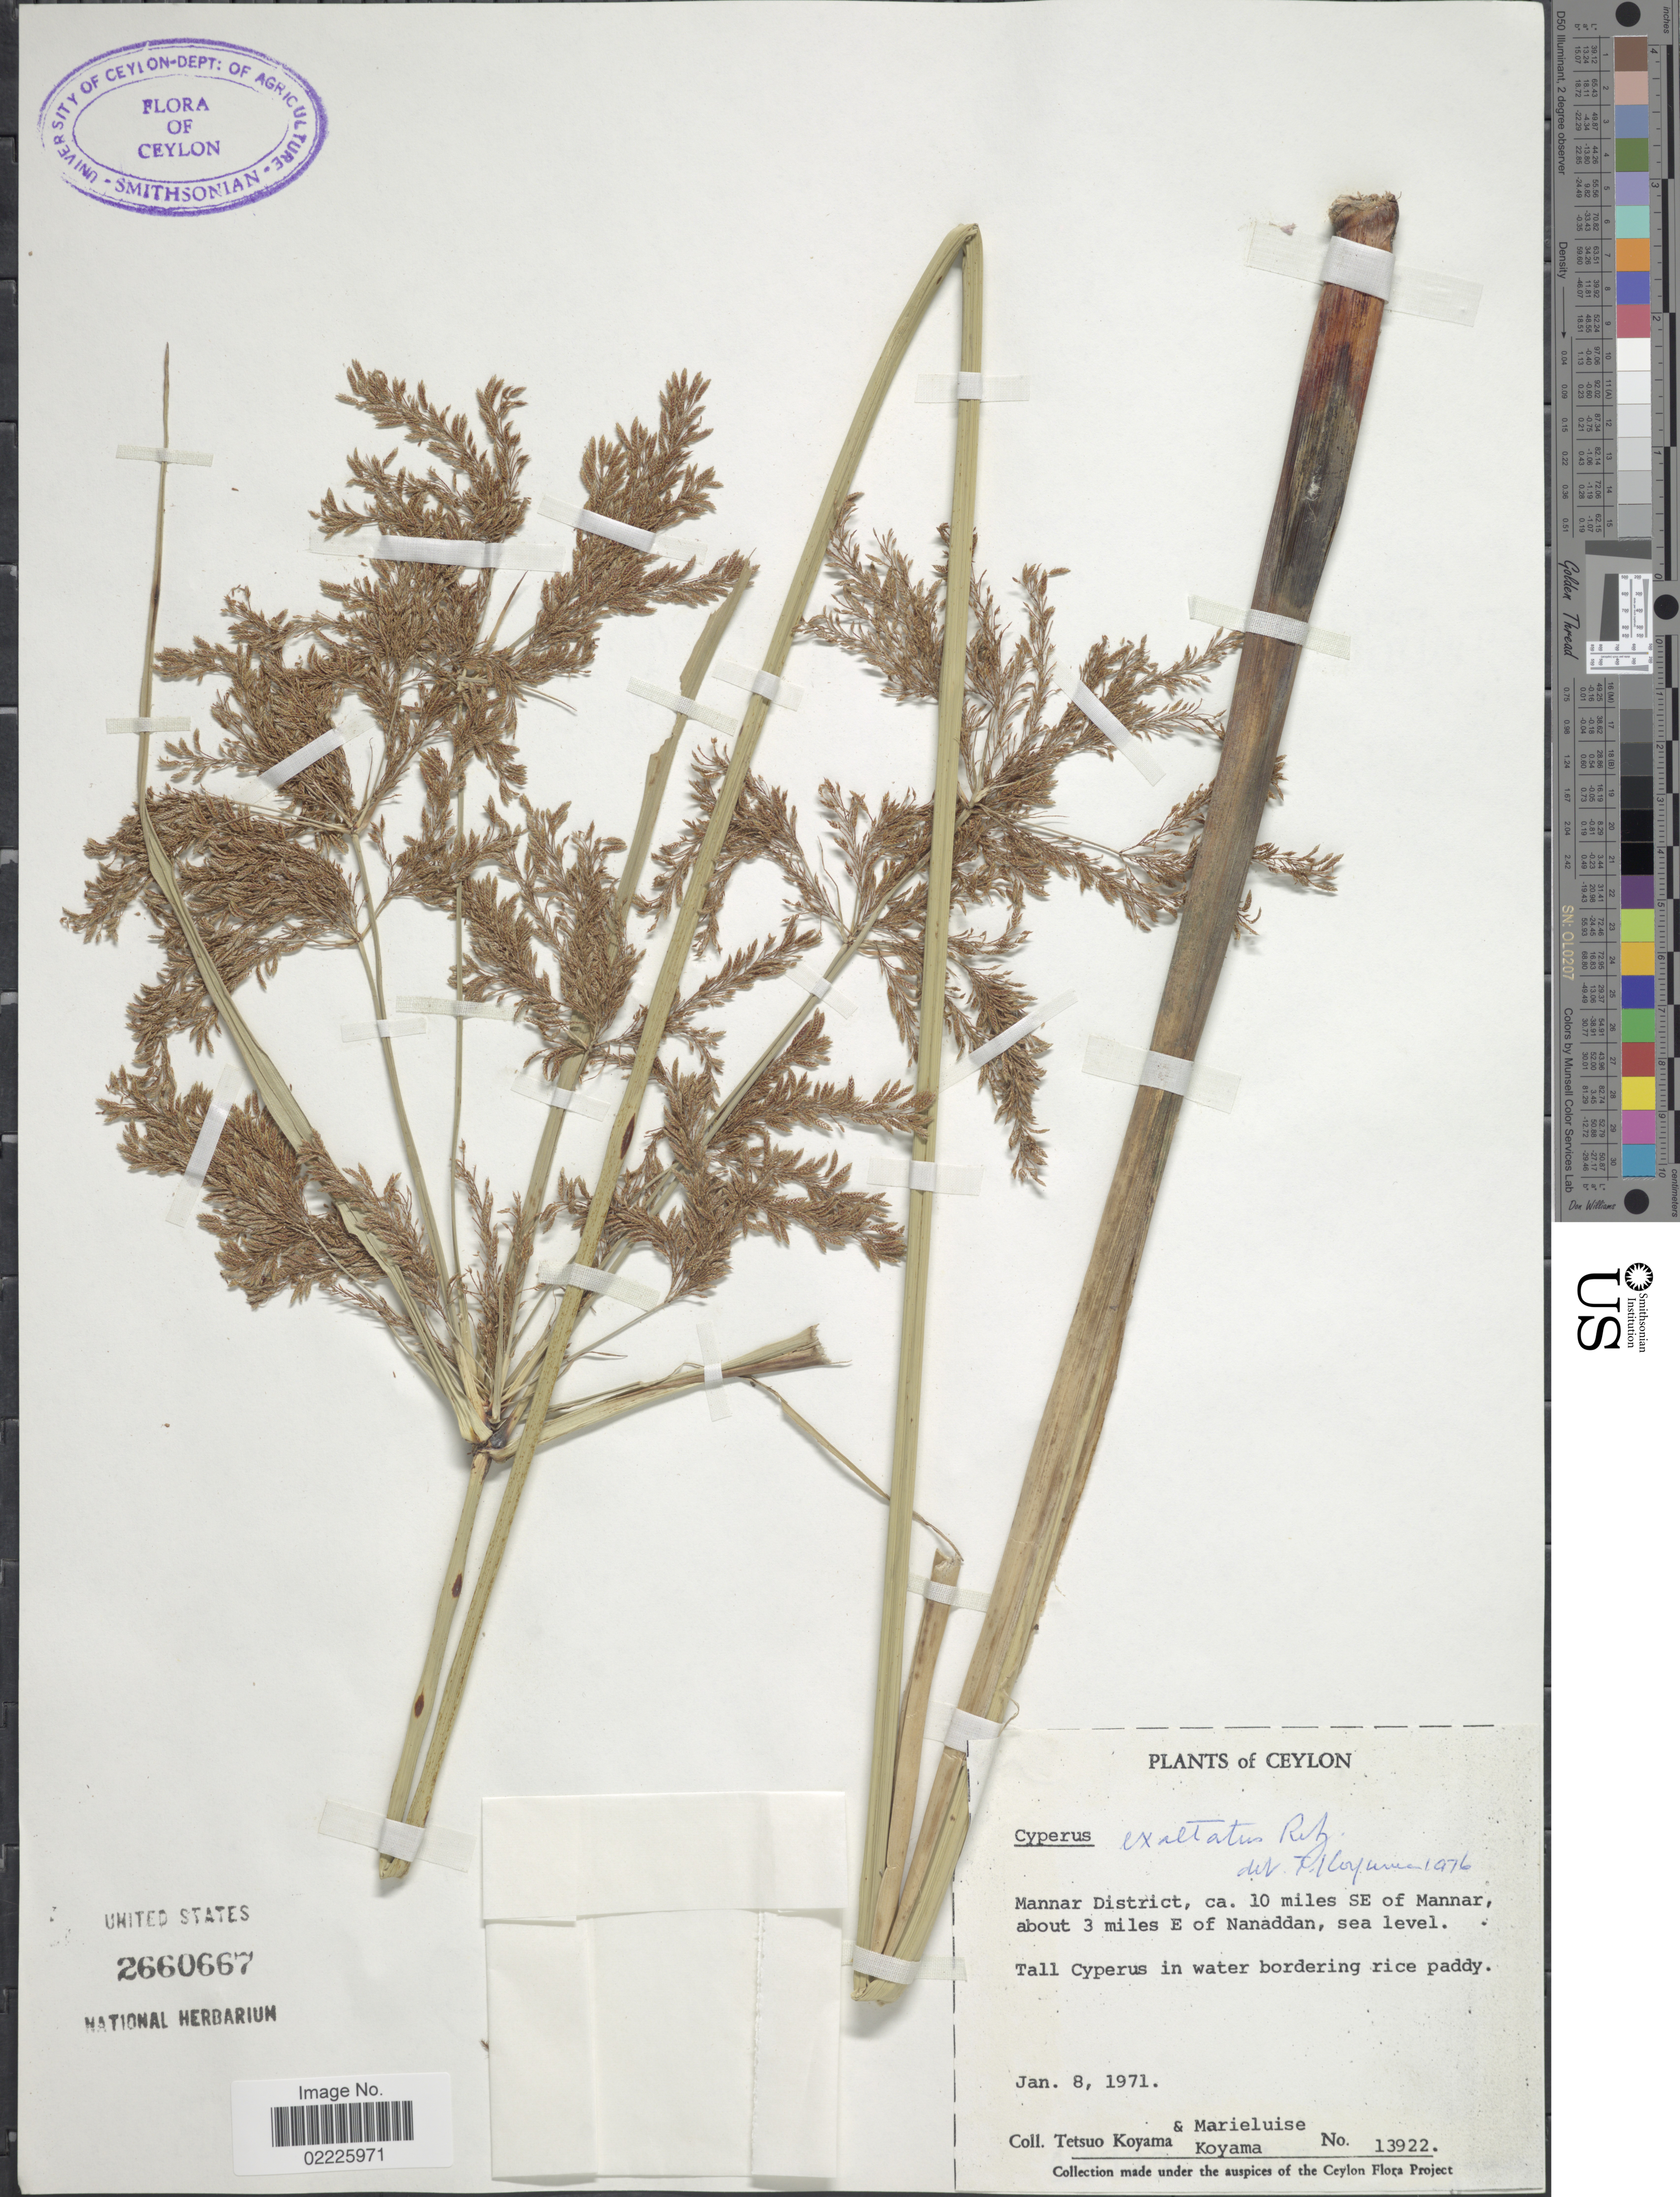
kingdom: Plantae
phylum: Tracheophyta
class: Liliopsida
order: Poales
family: Cyperaceae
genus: Cyperus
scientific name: Cyperus exaltatus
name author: Retz.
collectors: T. Koyama & M. Koyama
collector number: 13922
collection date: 1971-01-08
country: Sri Lanka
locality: Ceylon, Mannar District, ca. 10 miles SE of Mannar, about 3 miles E of Nanaddan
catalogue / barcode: US 2660667